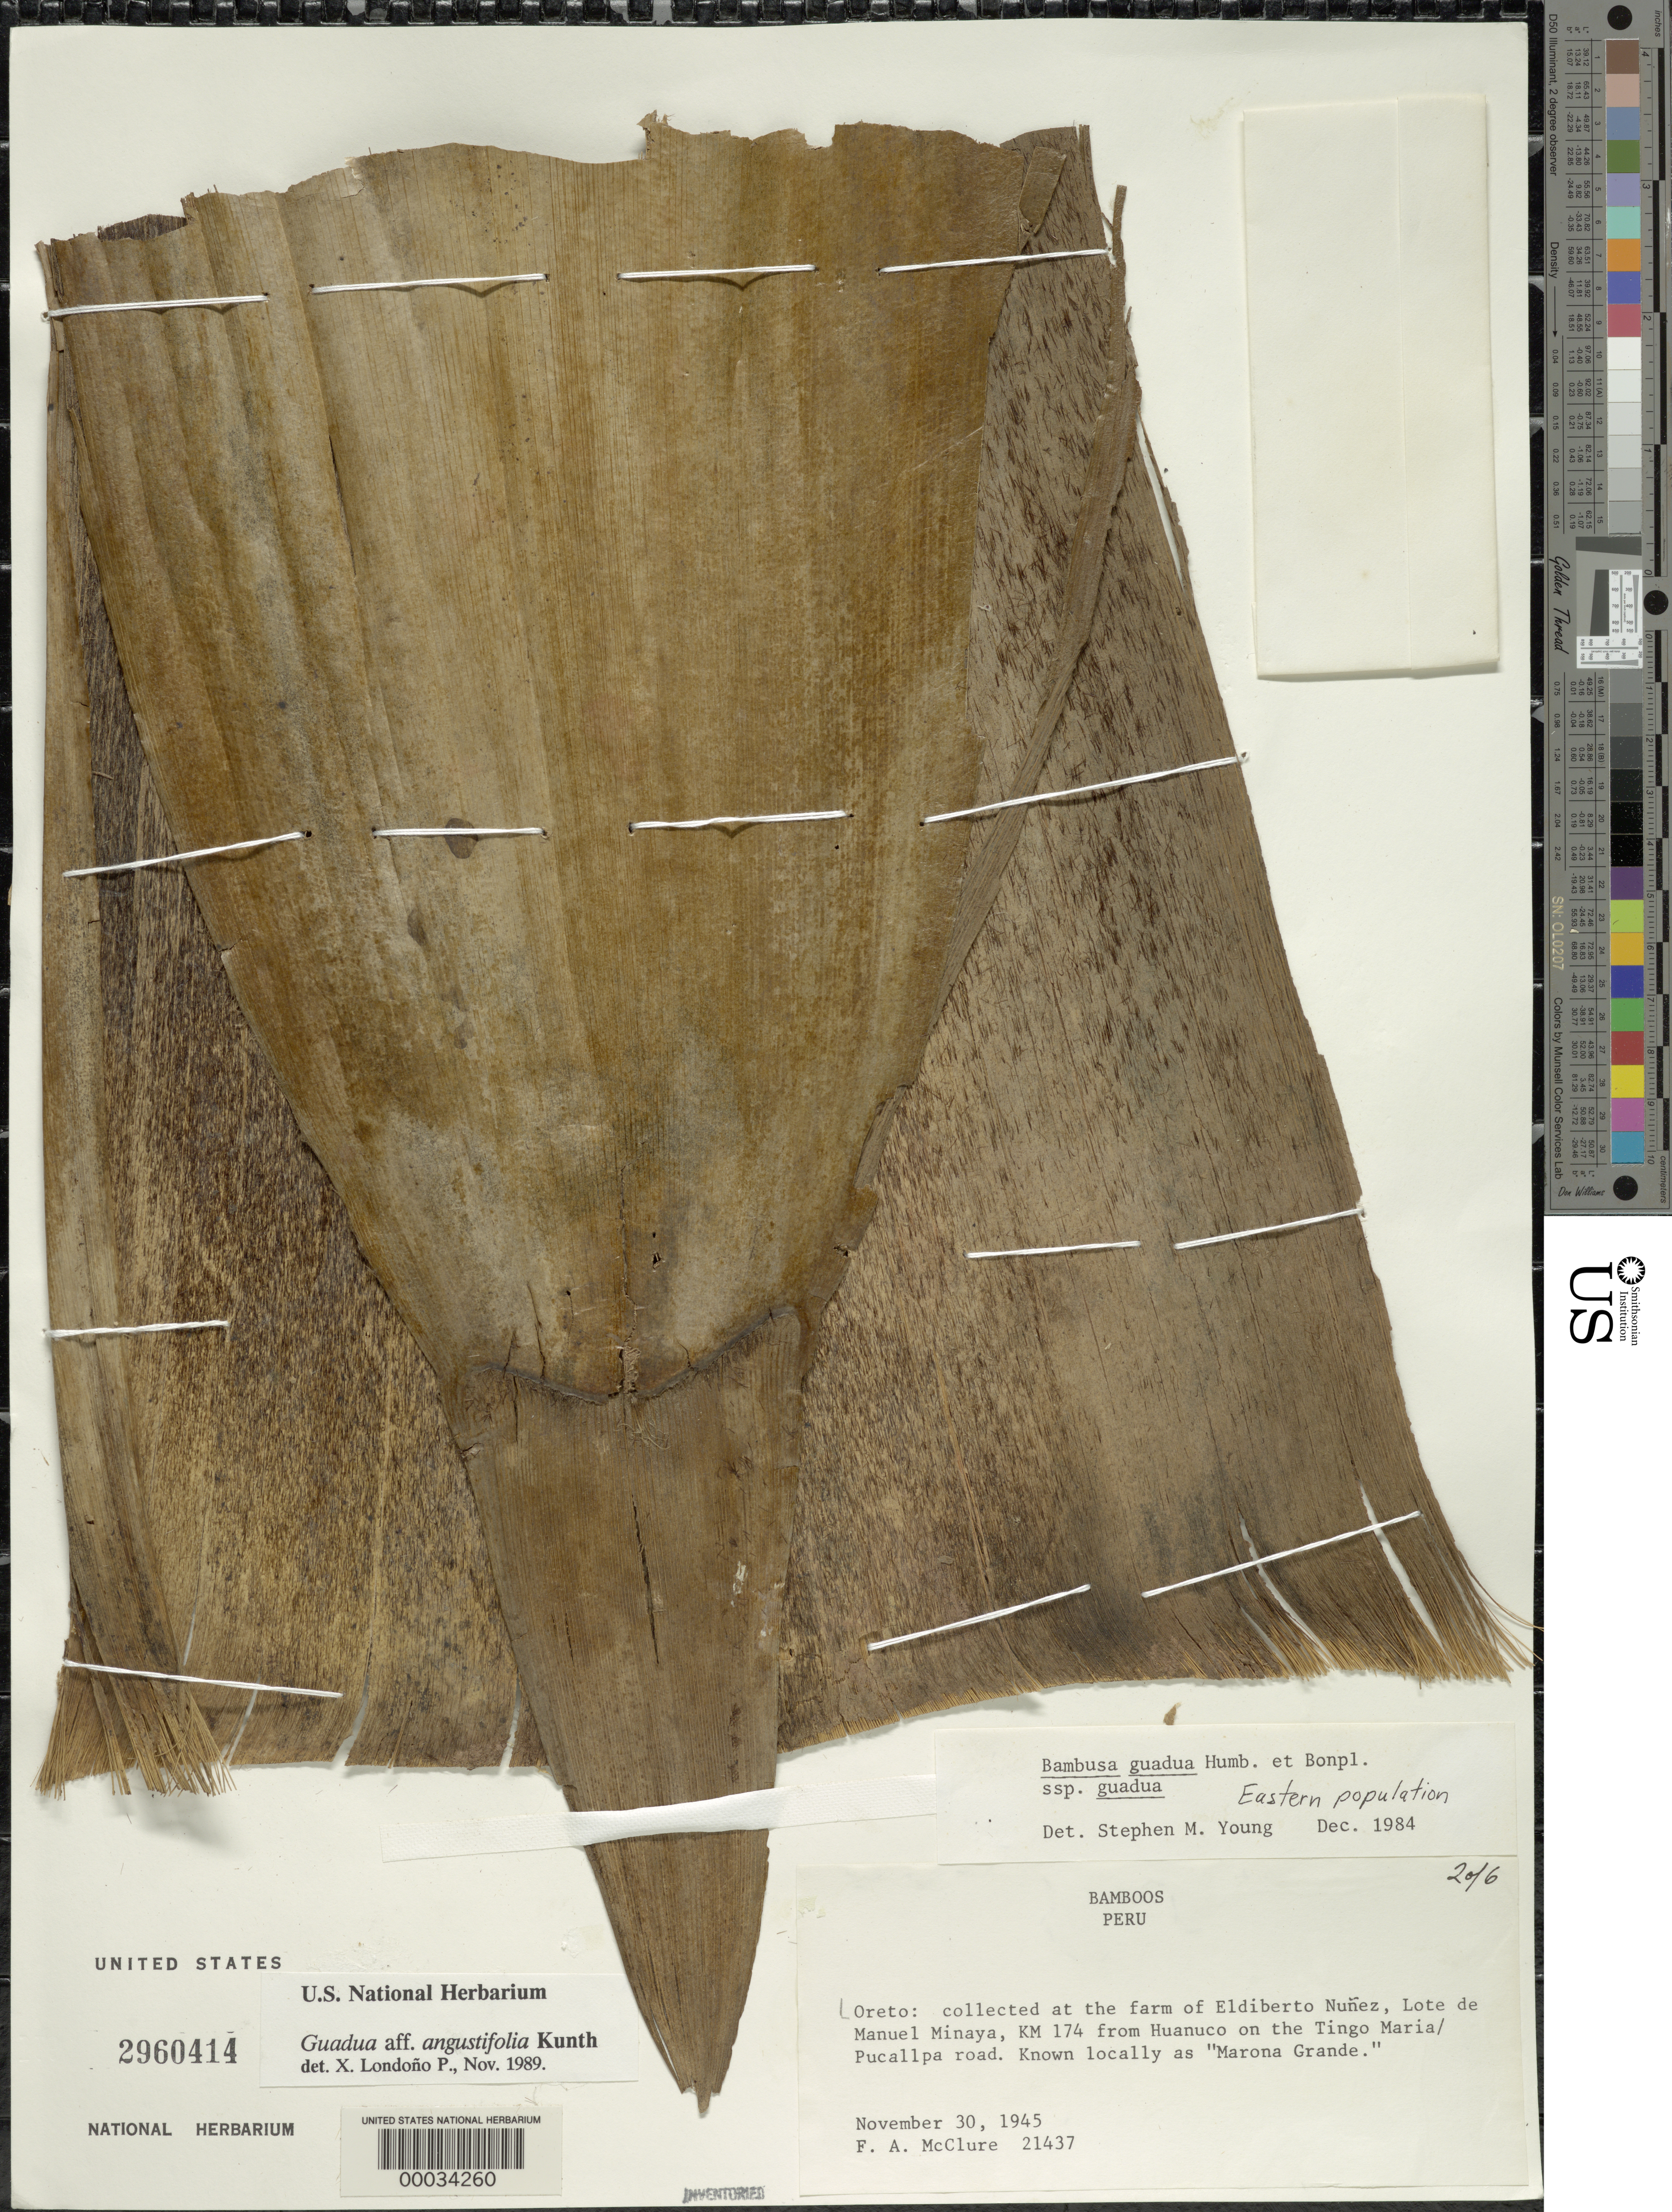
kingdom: Plantae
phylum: Tracheophyta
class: Liliopsida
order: Poales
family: Poaceae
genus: Guadua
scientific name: Guadua lynnclarkiae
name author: Londoño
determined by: McMurchie, Elizabeth, (UNITED STATES)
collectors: F. A. McClure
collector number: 21437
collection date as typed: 30 Nov 1945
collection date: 1945-11-30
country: Peru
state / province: Loreto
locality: Farm of e. nunez, lote de manuel minaya, km 174 from huanuco on the tingo maria/pucallpa road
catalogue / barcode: US 2960414